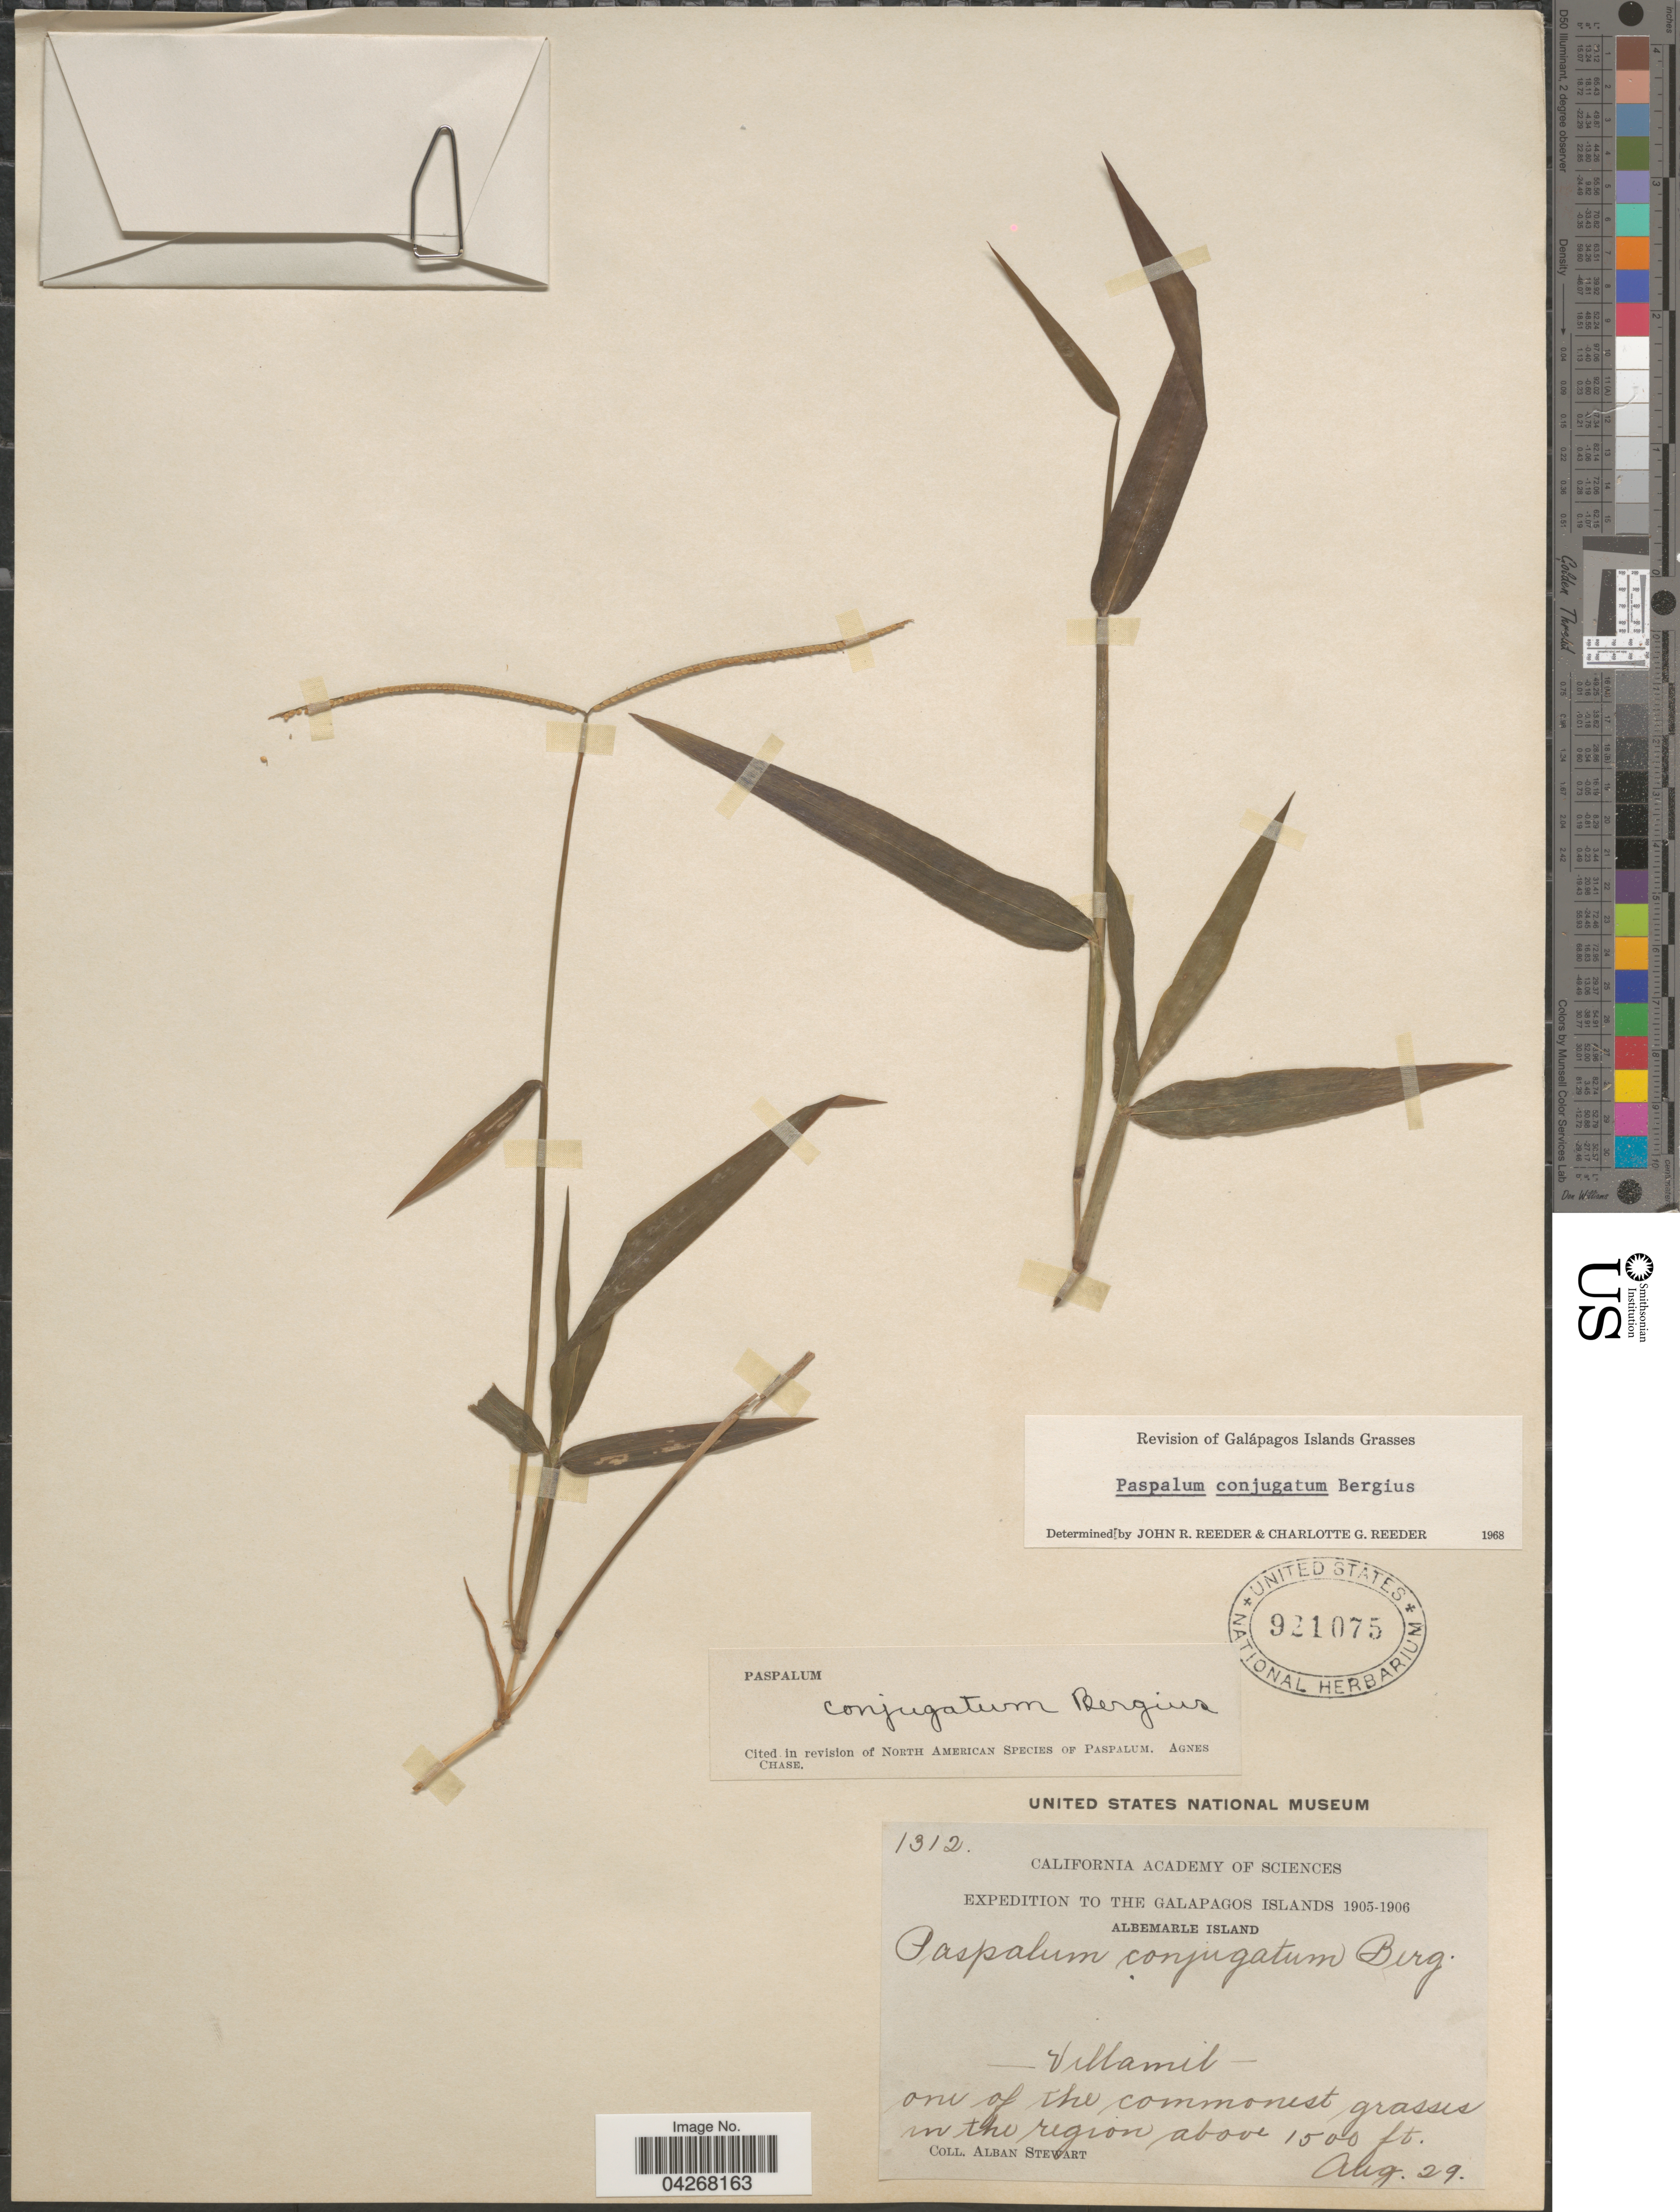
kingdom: Plantae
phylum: Tracheophyta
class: Liliopsida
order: Poales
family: Poaceae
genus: Paspalum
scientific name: Paspalum conjugatum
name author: P.J. Bergius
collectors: A. Stewart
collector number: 1312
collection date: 1905-08-29/1906-08-29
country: Ecuador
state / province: Colón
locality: Expedition of the Galapagos Islands 1905-1906. Albemarle Island. Villamil.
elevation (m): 457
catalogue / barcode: US 921075